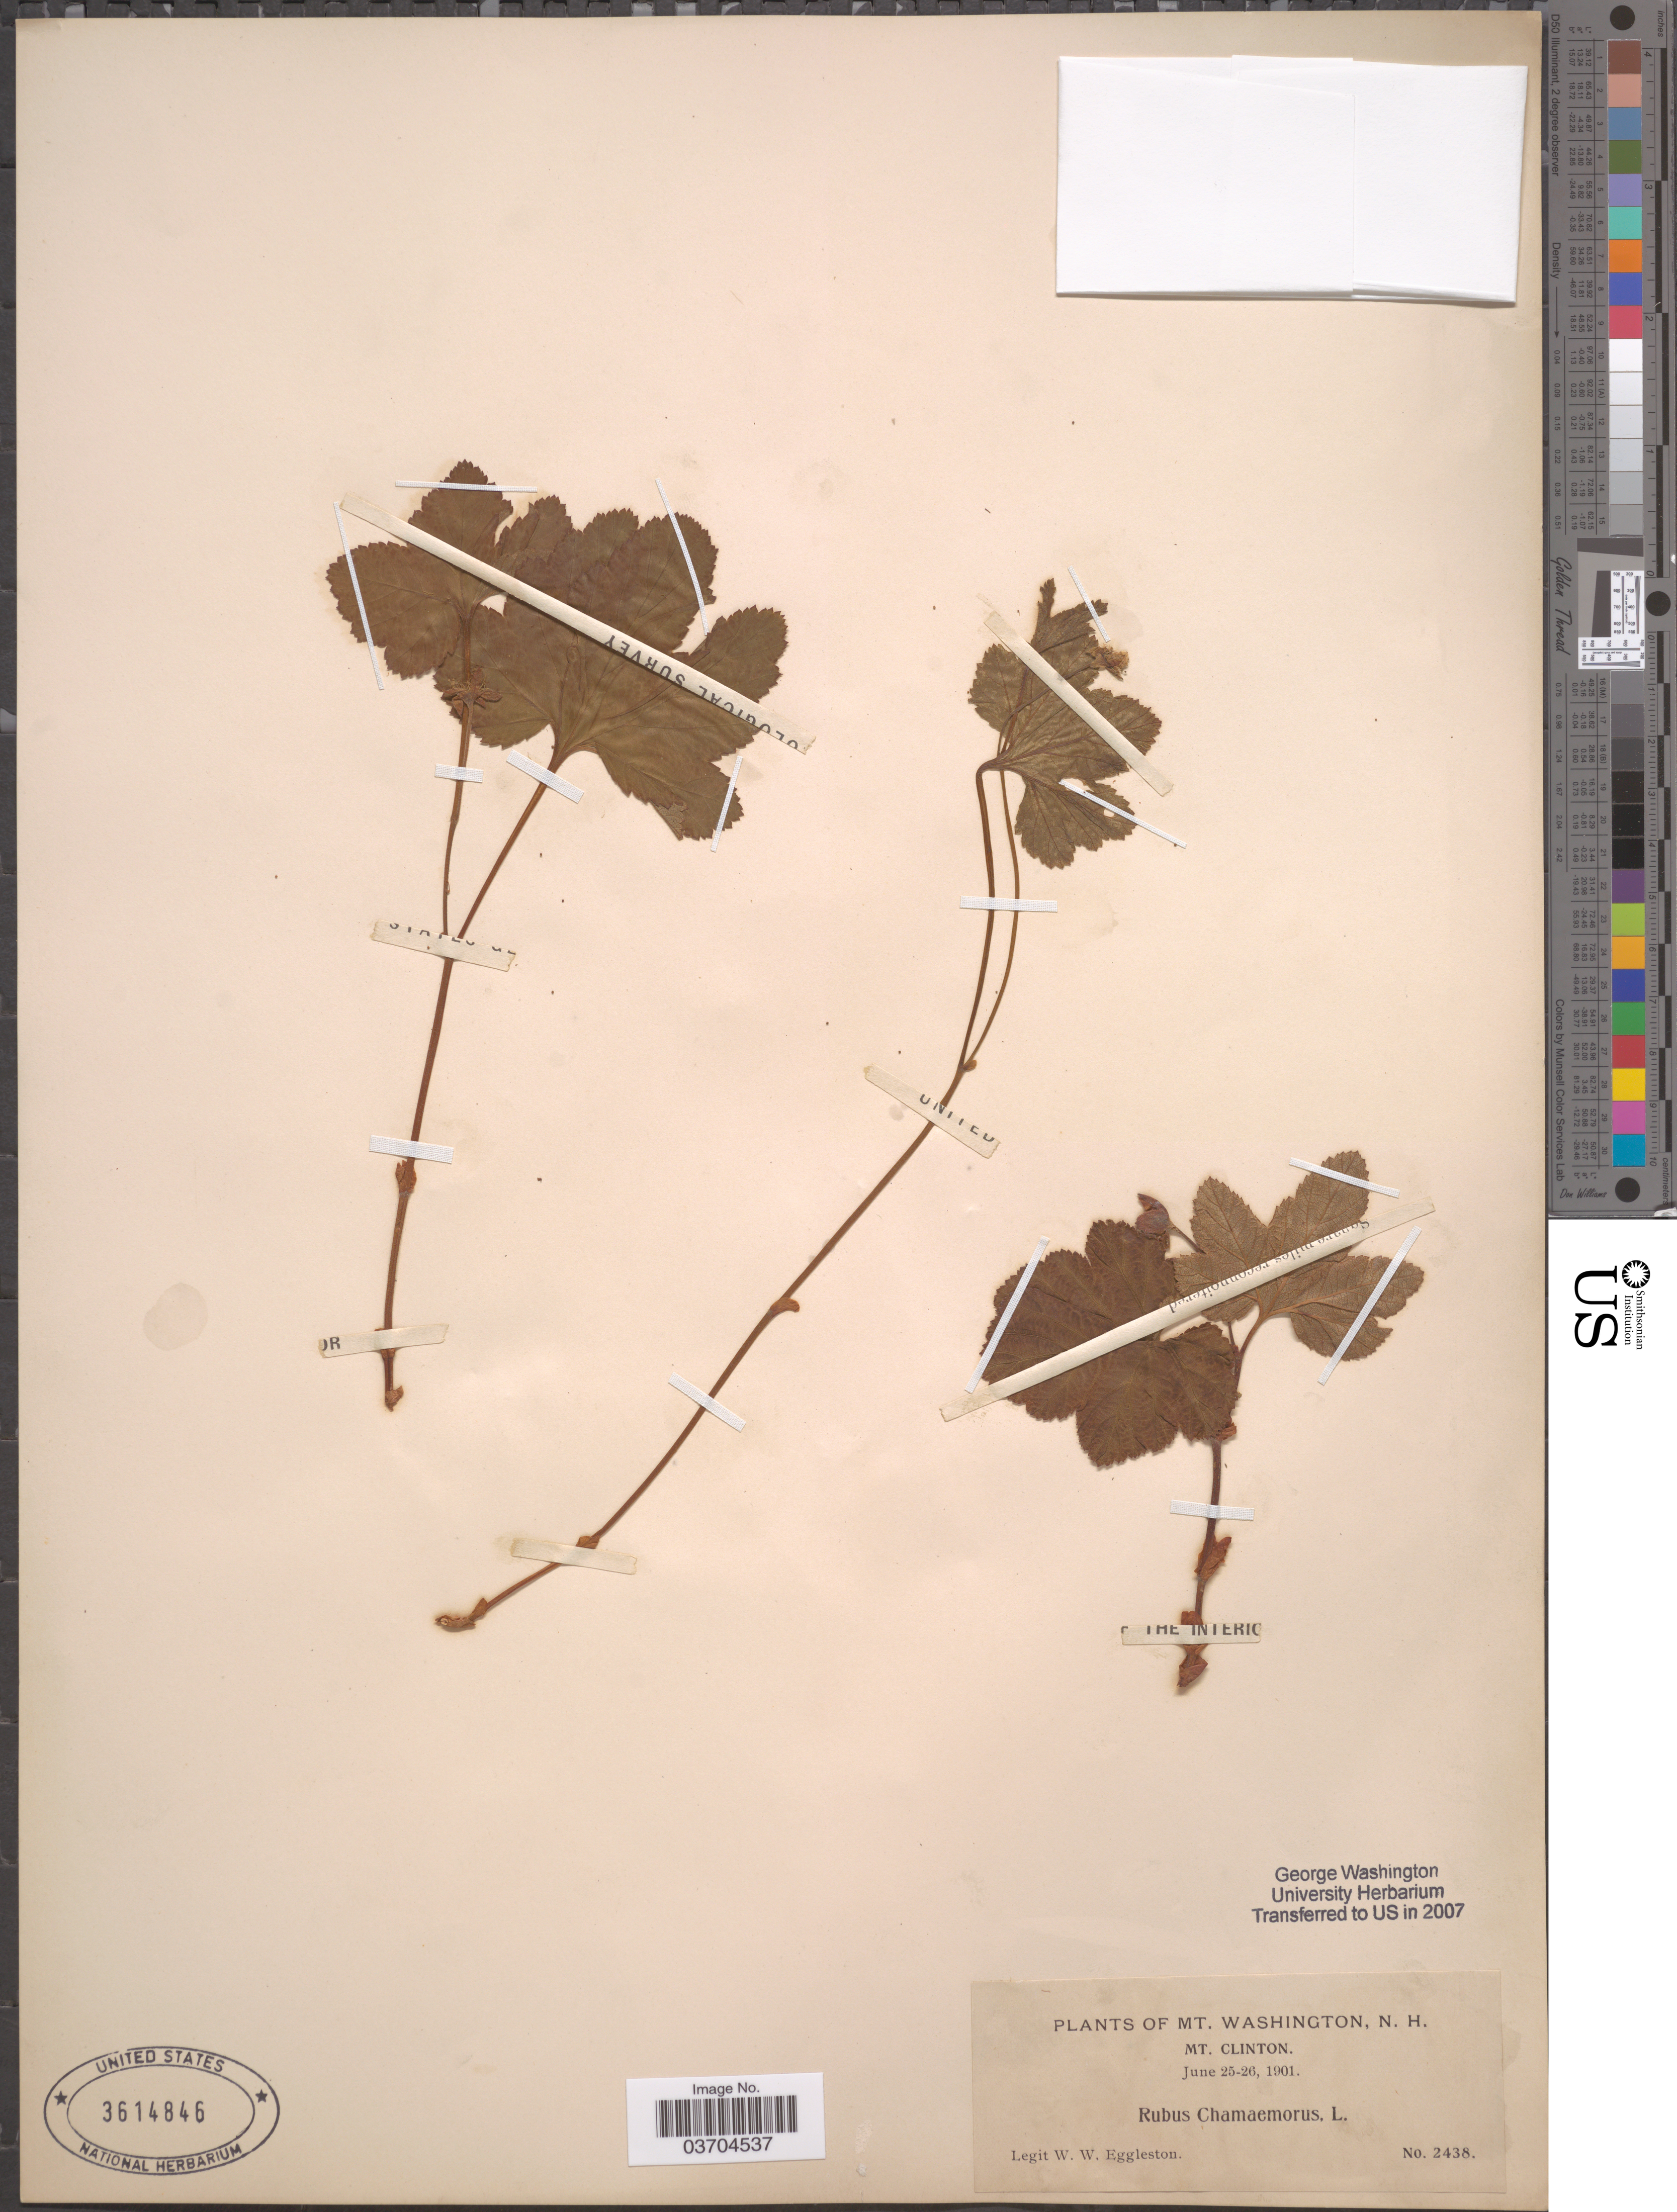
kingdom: Plantae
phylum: Tracheophyta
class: Magnoliopsida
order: Rosales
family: Rosaceae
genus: Rubus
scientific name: Rubus chamaemorus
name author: L.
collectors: W. W. Eggleston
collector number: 2438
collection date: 1901-06-25/1901-06-26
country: United States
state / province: New Hampshire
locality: Mt. Washington. Mt. Clinton.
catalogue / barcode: US 3614846